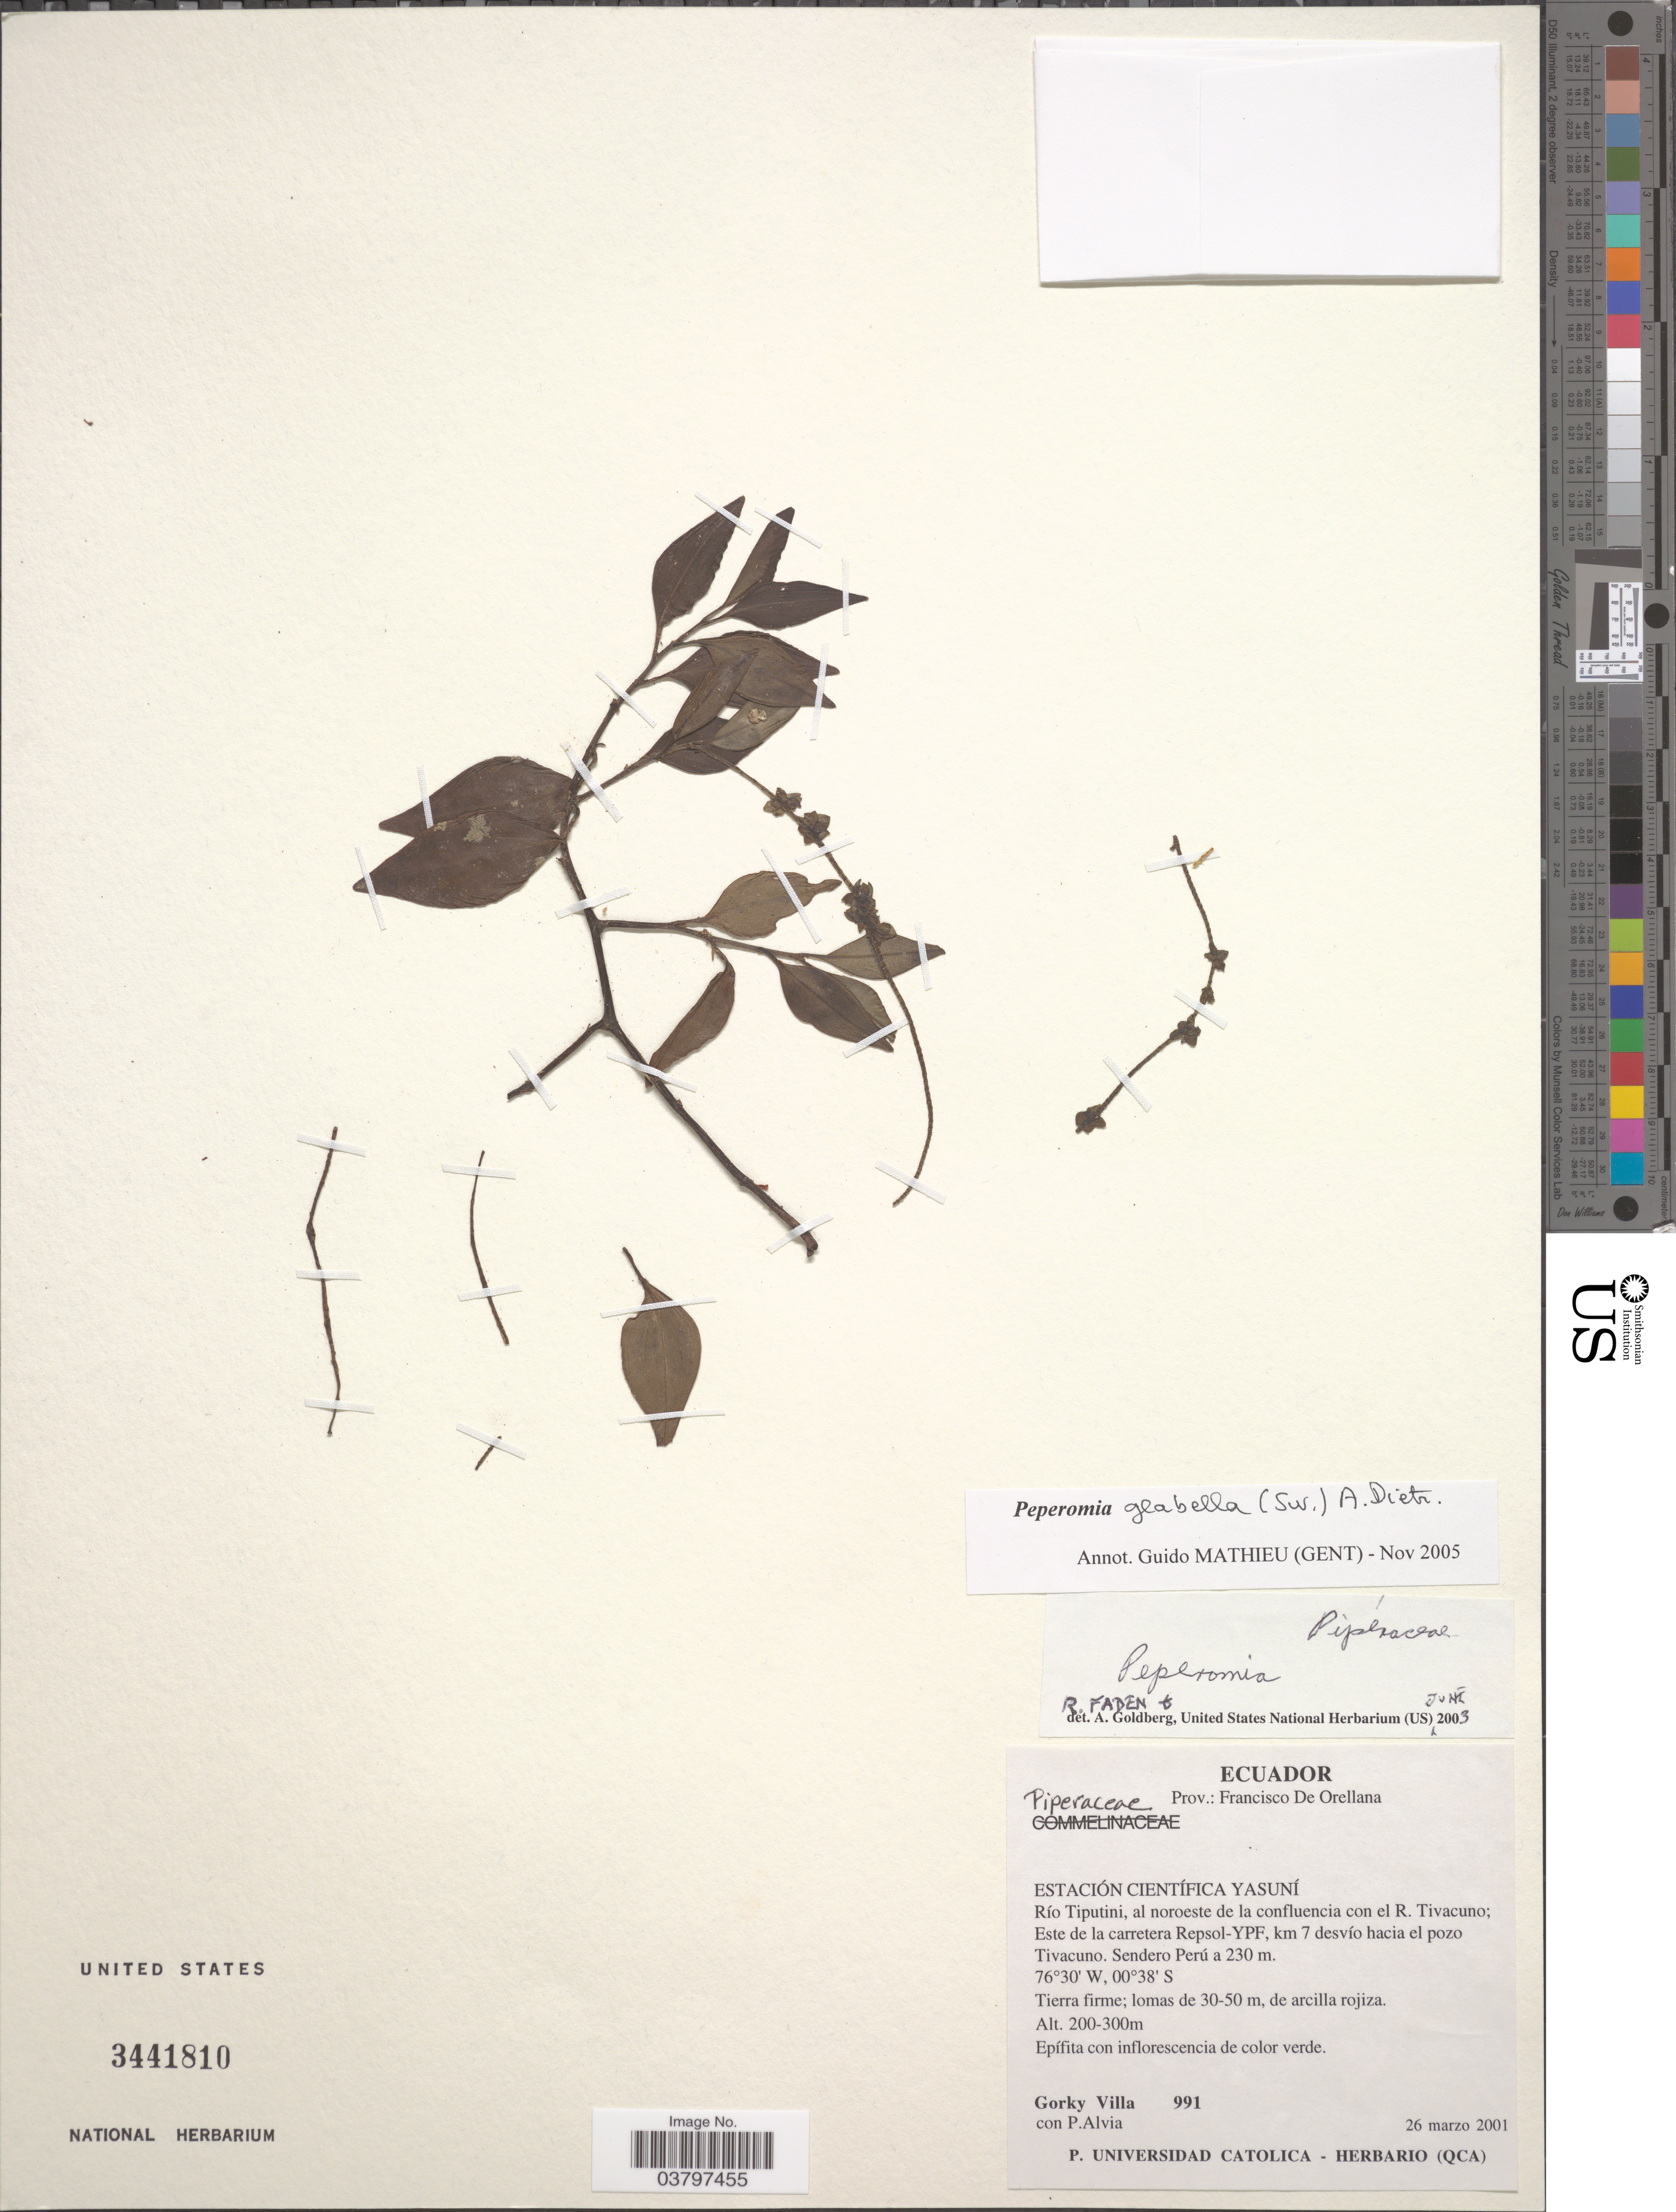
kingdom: Plantae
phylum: Tracheophyta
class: Magnoliopsida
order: Piperales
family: Piperaceae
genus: Peperomia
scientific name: Peperomia glabella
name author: (Sw.) A. Dietr.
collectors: G. Villa & P. Alvia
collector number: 991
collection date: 2001-03-26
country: Ecuador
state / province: Orellana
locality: Prov.: Francisco De Orellana. Estación Científica Yasuní. Río Tiputini, al noroeste de la confluencia con el R. Tivacuno; Este de la carretera Repsol-YPF, km 7 desvío hacia el pozo Tivacuno. Sendero Perú a 230 m.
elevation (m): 200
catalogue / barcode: US 3441810